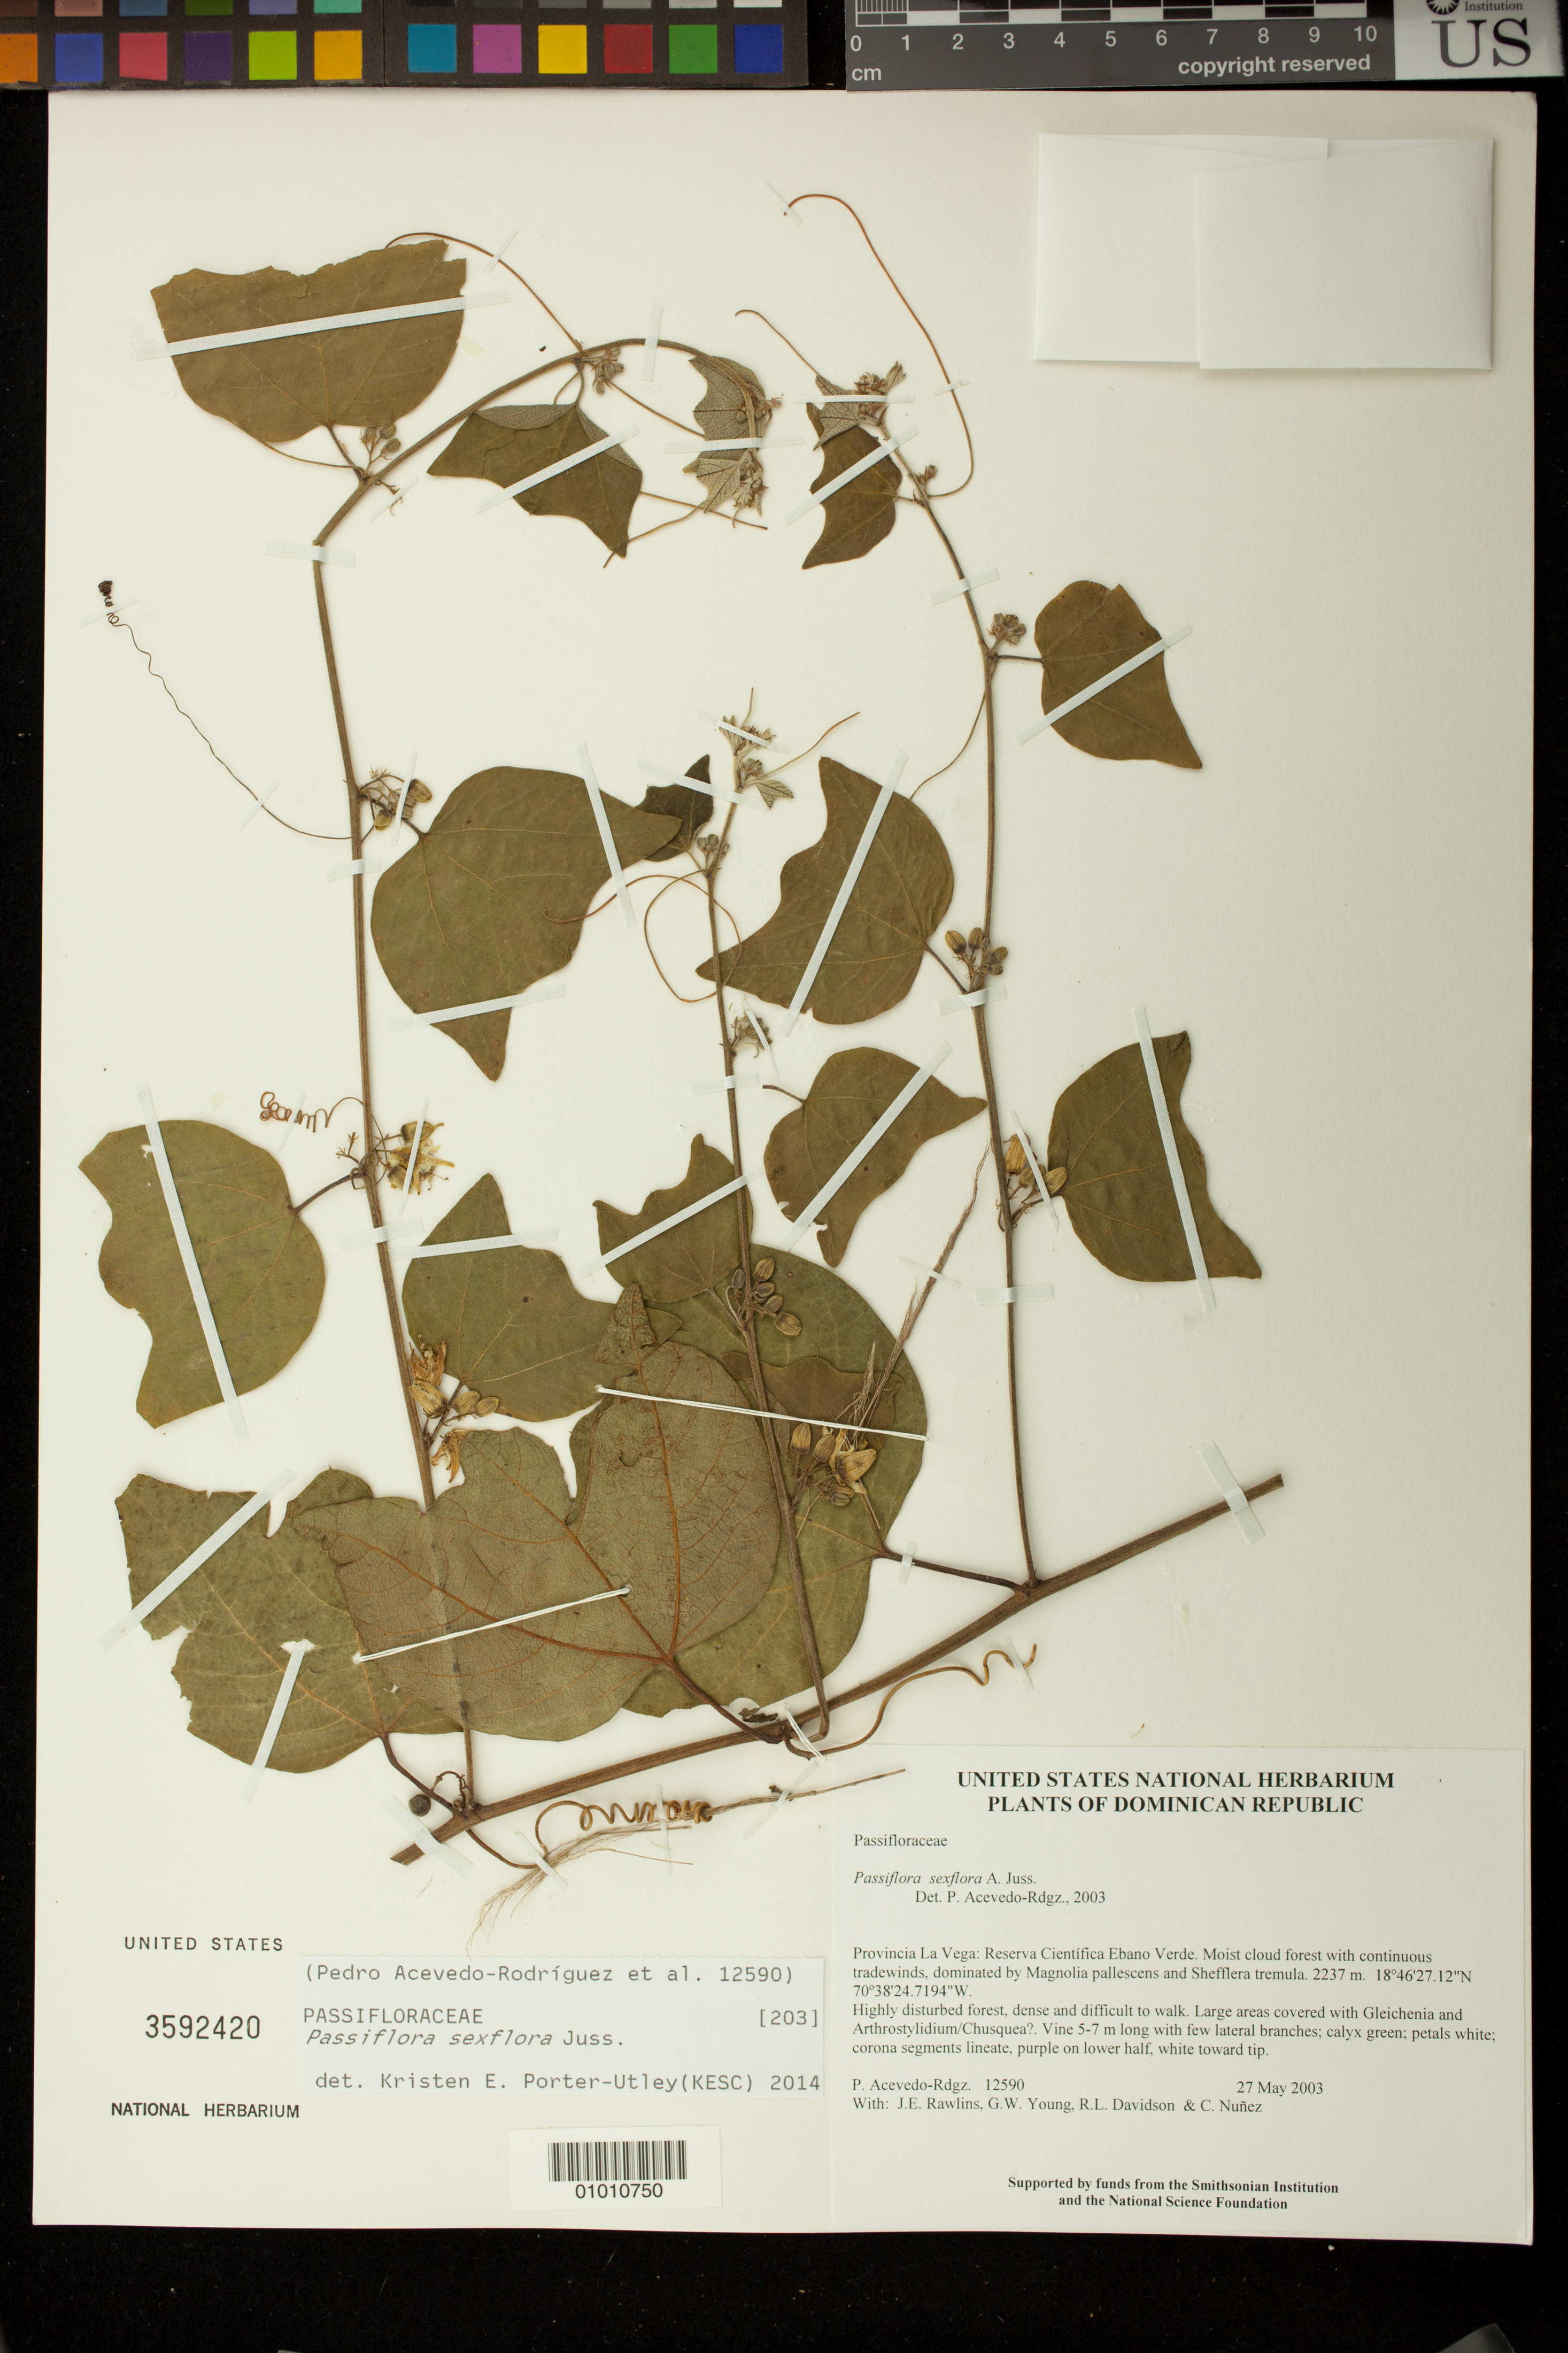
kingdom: Plantae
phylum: Tracheophyta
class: Magnoliopsida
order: Malpighiales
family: Passifloraceae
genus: Passiflora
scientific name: Passiflora sexflora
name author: Juss.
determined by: Acevedo-Rodríguez, P., (BOT), Smithsonian Institution - National Museum of Natural History (UNITED STATES)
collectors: P. Acevedo-Rodr., J. Rawlins, G. Young, R. Davidson & C. Nunez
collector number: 12590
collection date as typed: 27 May 2003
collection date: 2003-05-27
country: Dominican Republic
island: Hispaniola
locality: Provincia La Vega: Reserva Científica Ebano Verde. Moist cloud forest with continuous tradewinds, dominated by Magnolia pallescens and Shefflera tremula.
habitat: Highly disturbed forest, dense and difficult to walk. Large areas covered with Gleichenia and Arthrostylidium/Chusquea?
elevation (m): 2237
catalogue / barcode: US 3592420